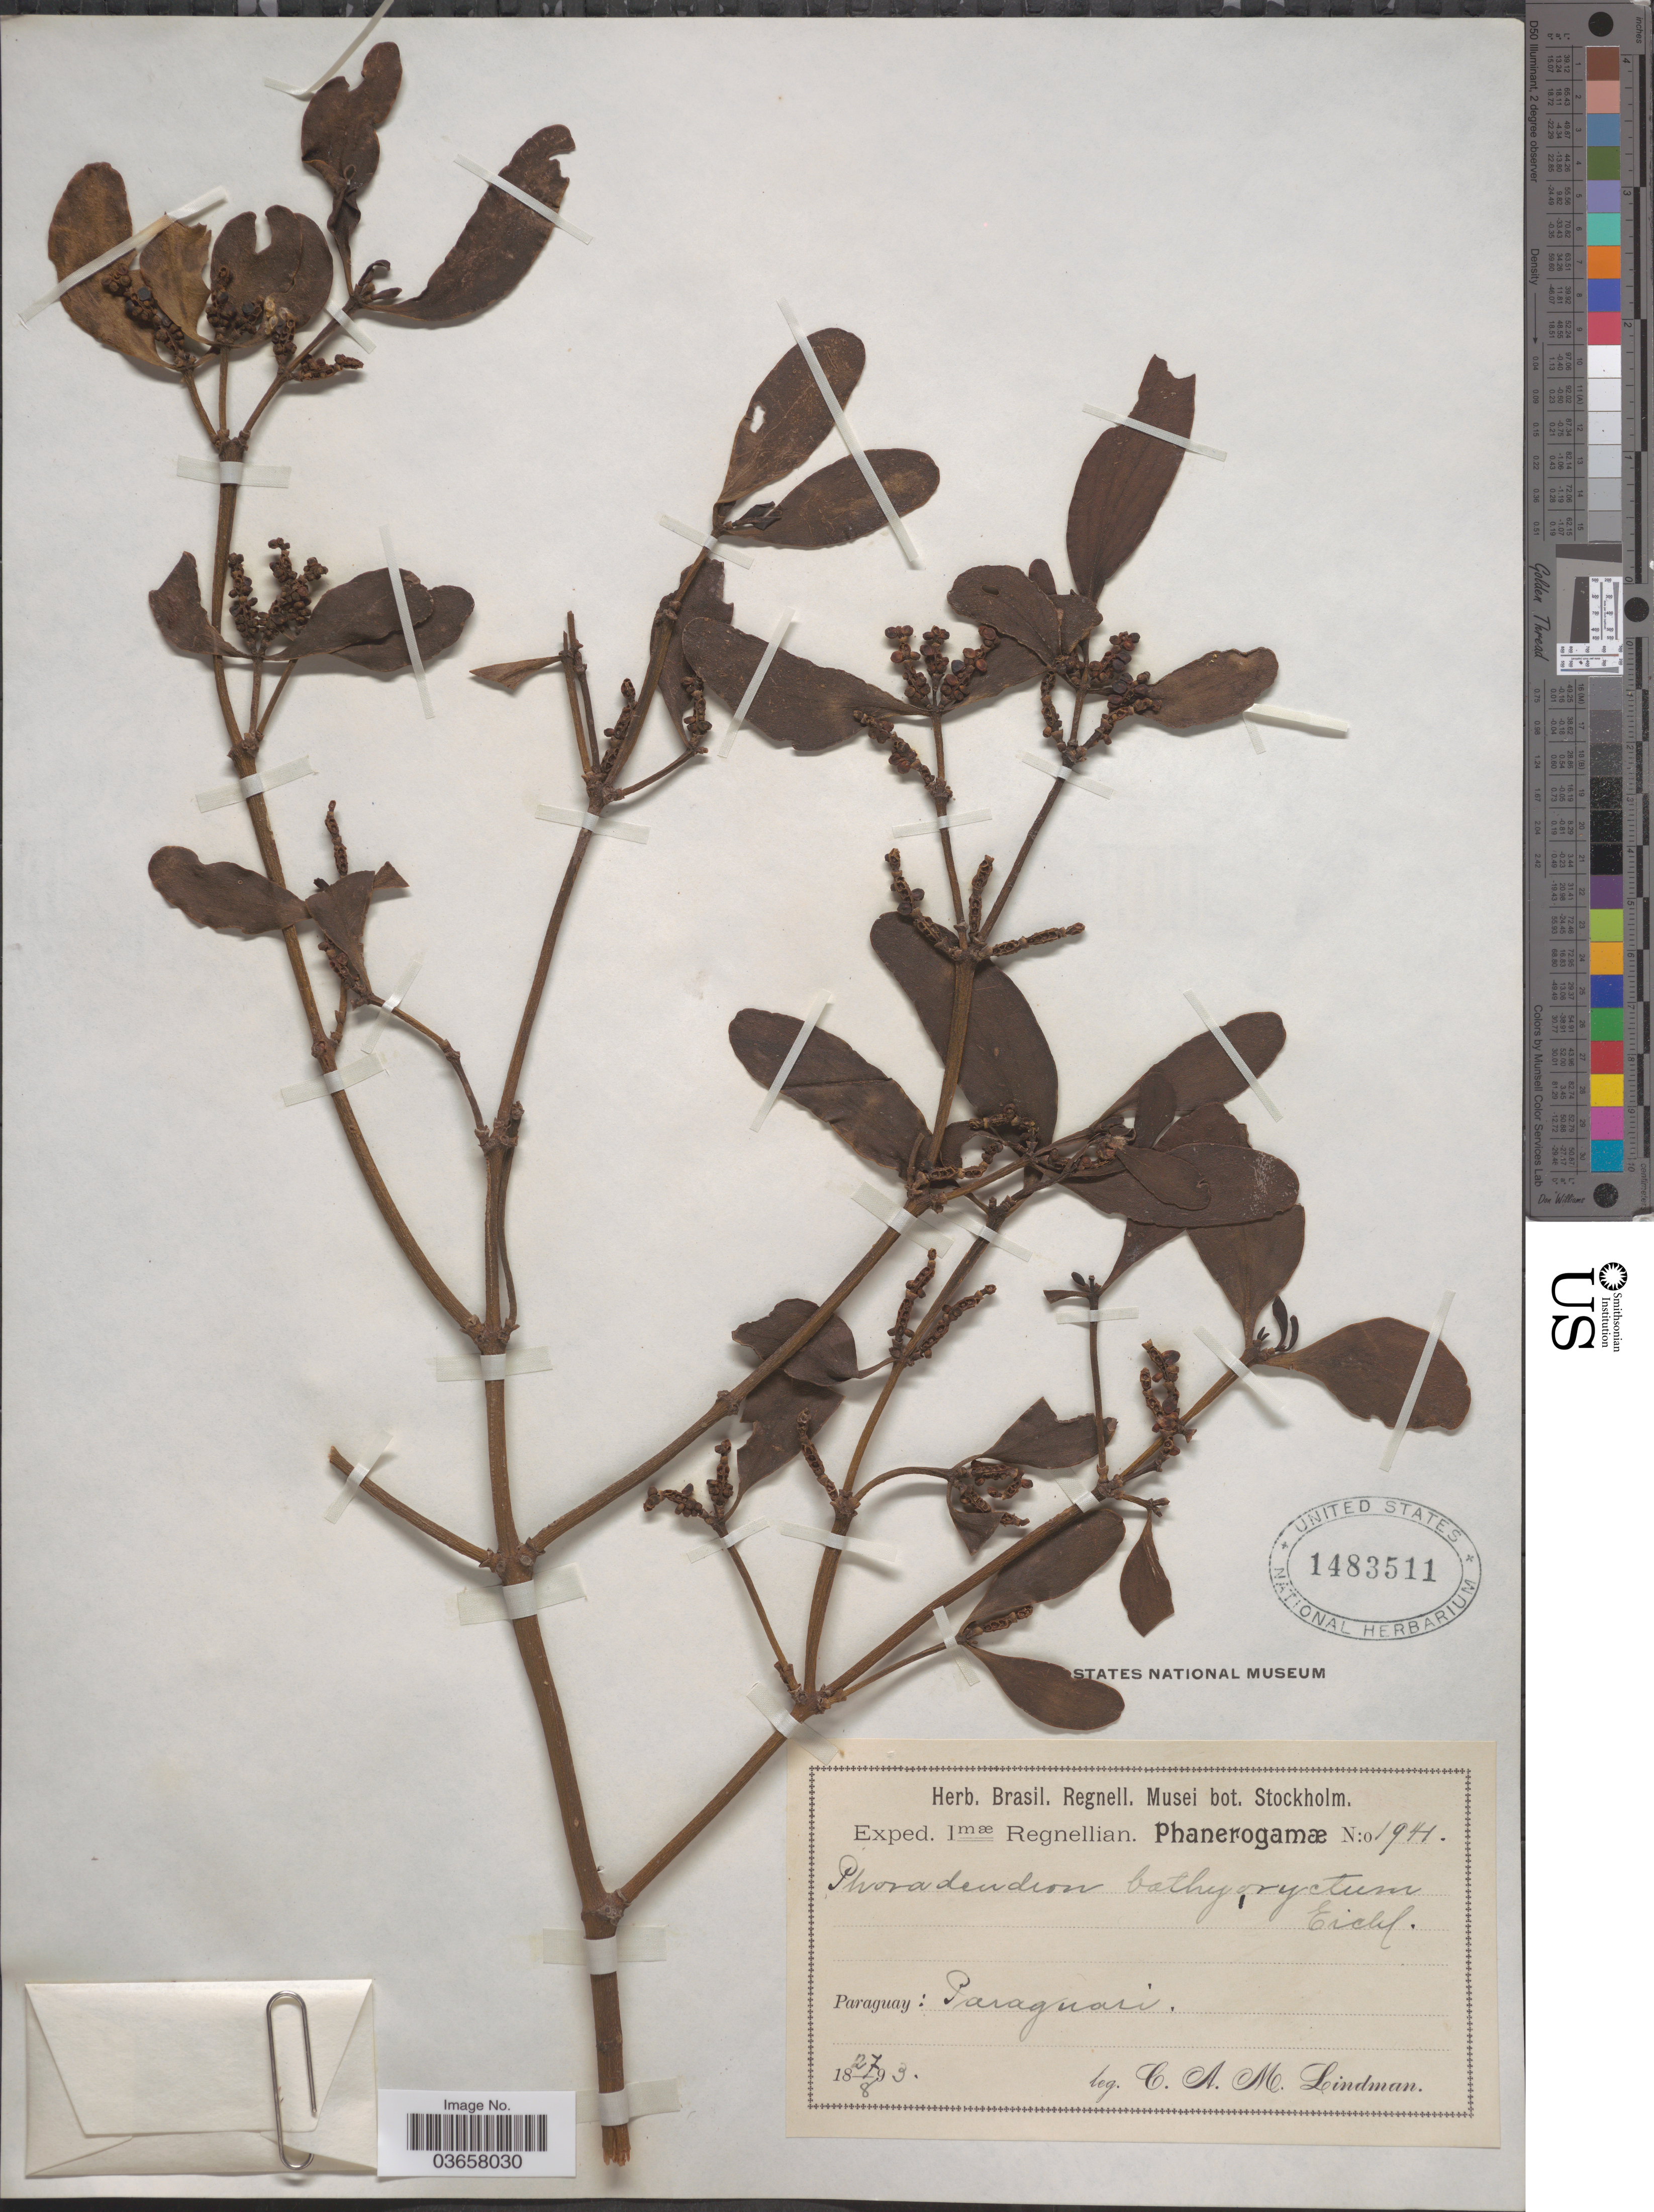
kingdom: Plantae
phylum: Tracheophyta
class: Magnoliopsida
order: Santalales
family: Viscaceae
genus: Phoradendron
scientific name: Phoradendron bathyoryctorum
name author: Eichler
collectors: C. A. M. Lindman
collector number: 1941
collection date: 1893-08-27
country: Paraguay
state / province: Paraguari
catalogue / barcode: US 1483511